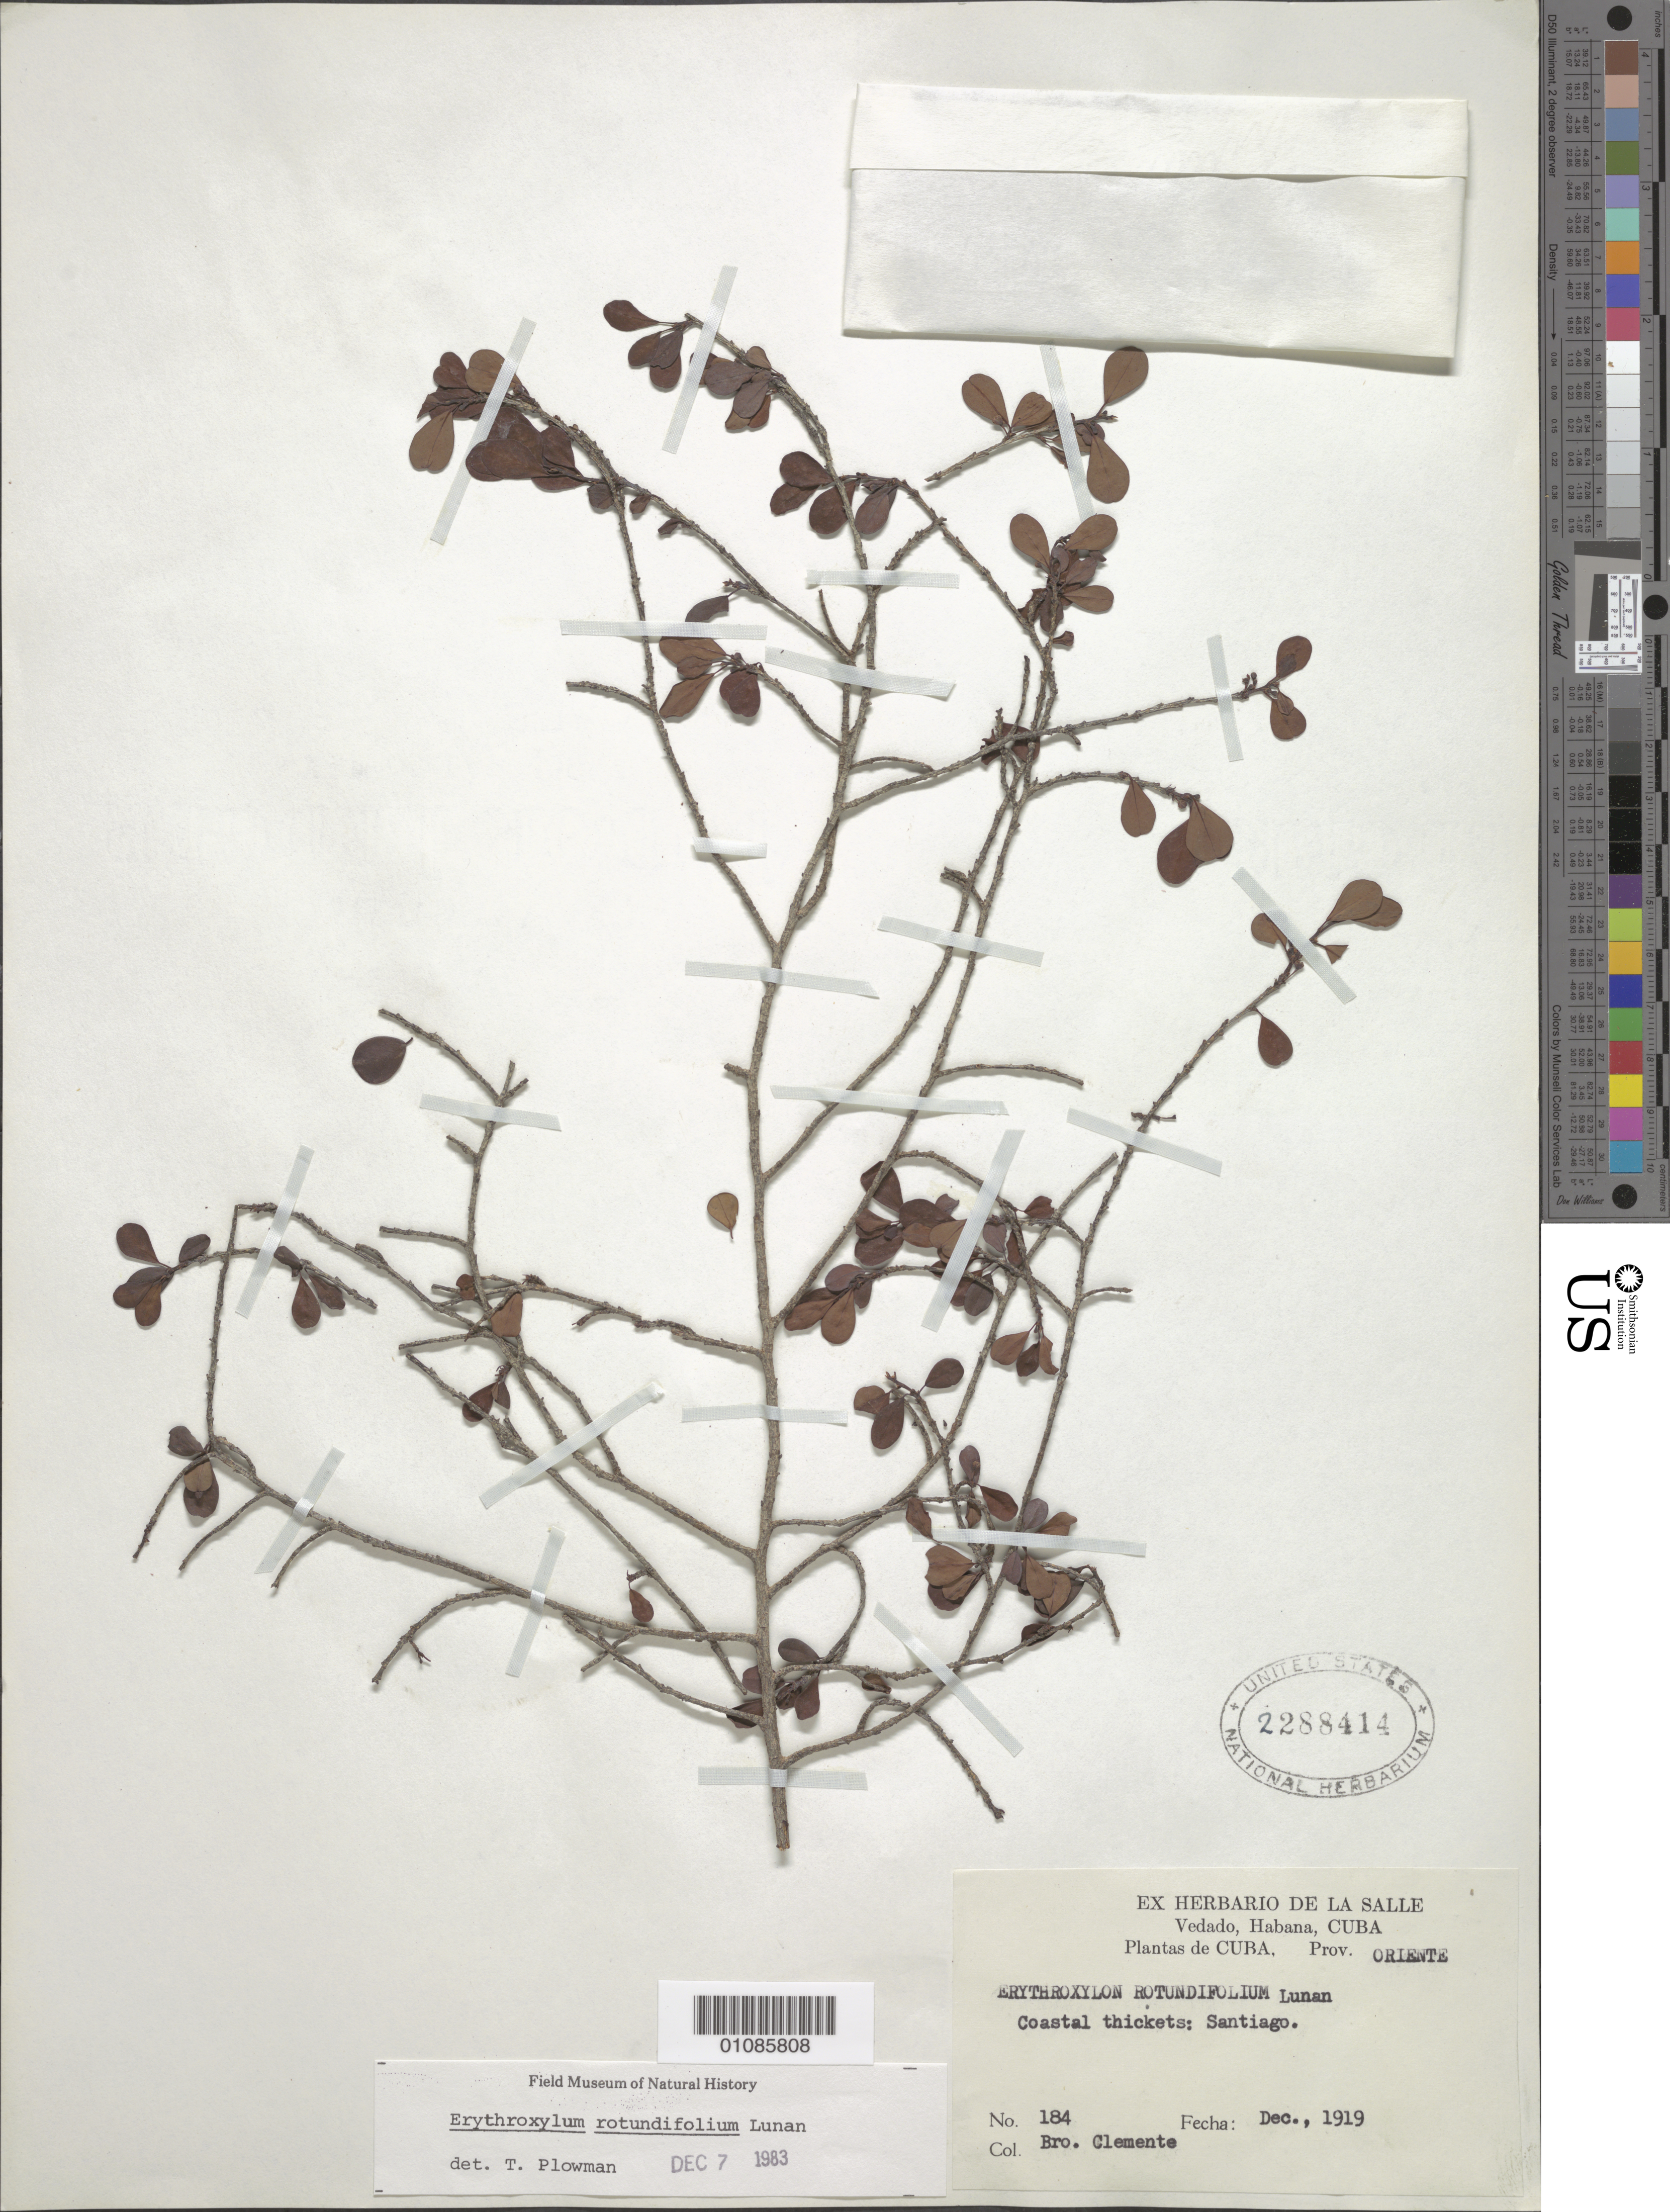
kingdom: Plantae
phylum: Tracheophyta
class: Magnoliopsida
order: Malpighiales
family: Erythroxylaceae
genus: Erythroxylum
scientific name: Erythroxylum rotundifolium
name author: Lunan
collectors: Bro. Clemente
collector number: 184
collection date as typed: Dec 1919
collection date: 1919-12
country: Cuba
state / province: Santiago de Cuba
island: Cuba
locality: Coastal thickets; santiago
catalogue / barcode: US 2288414